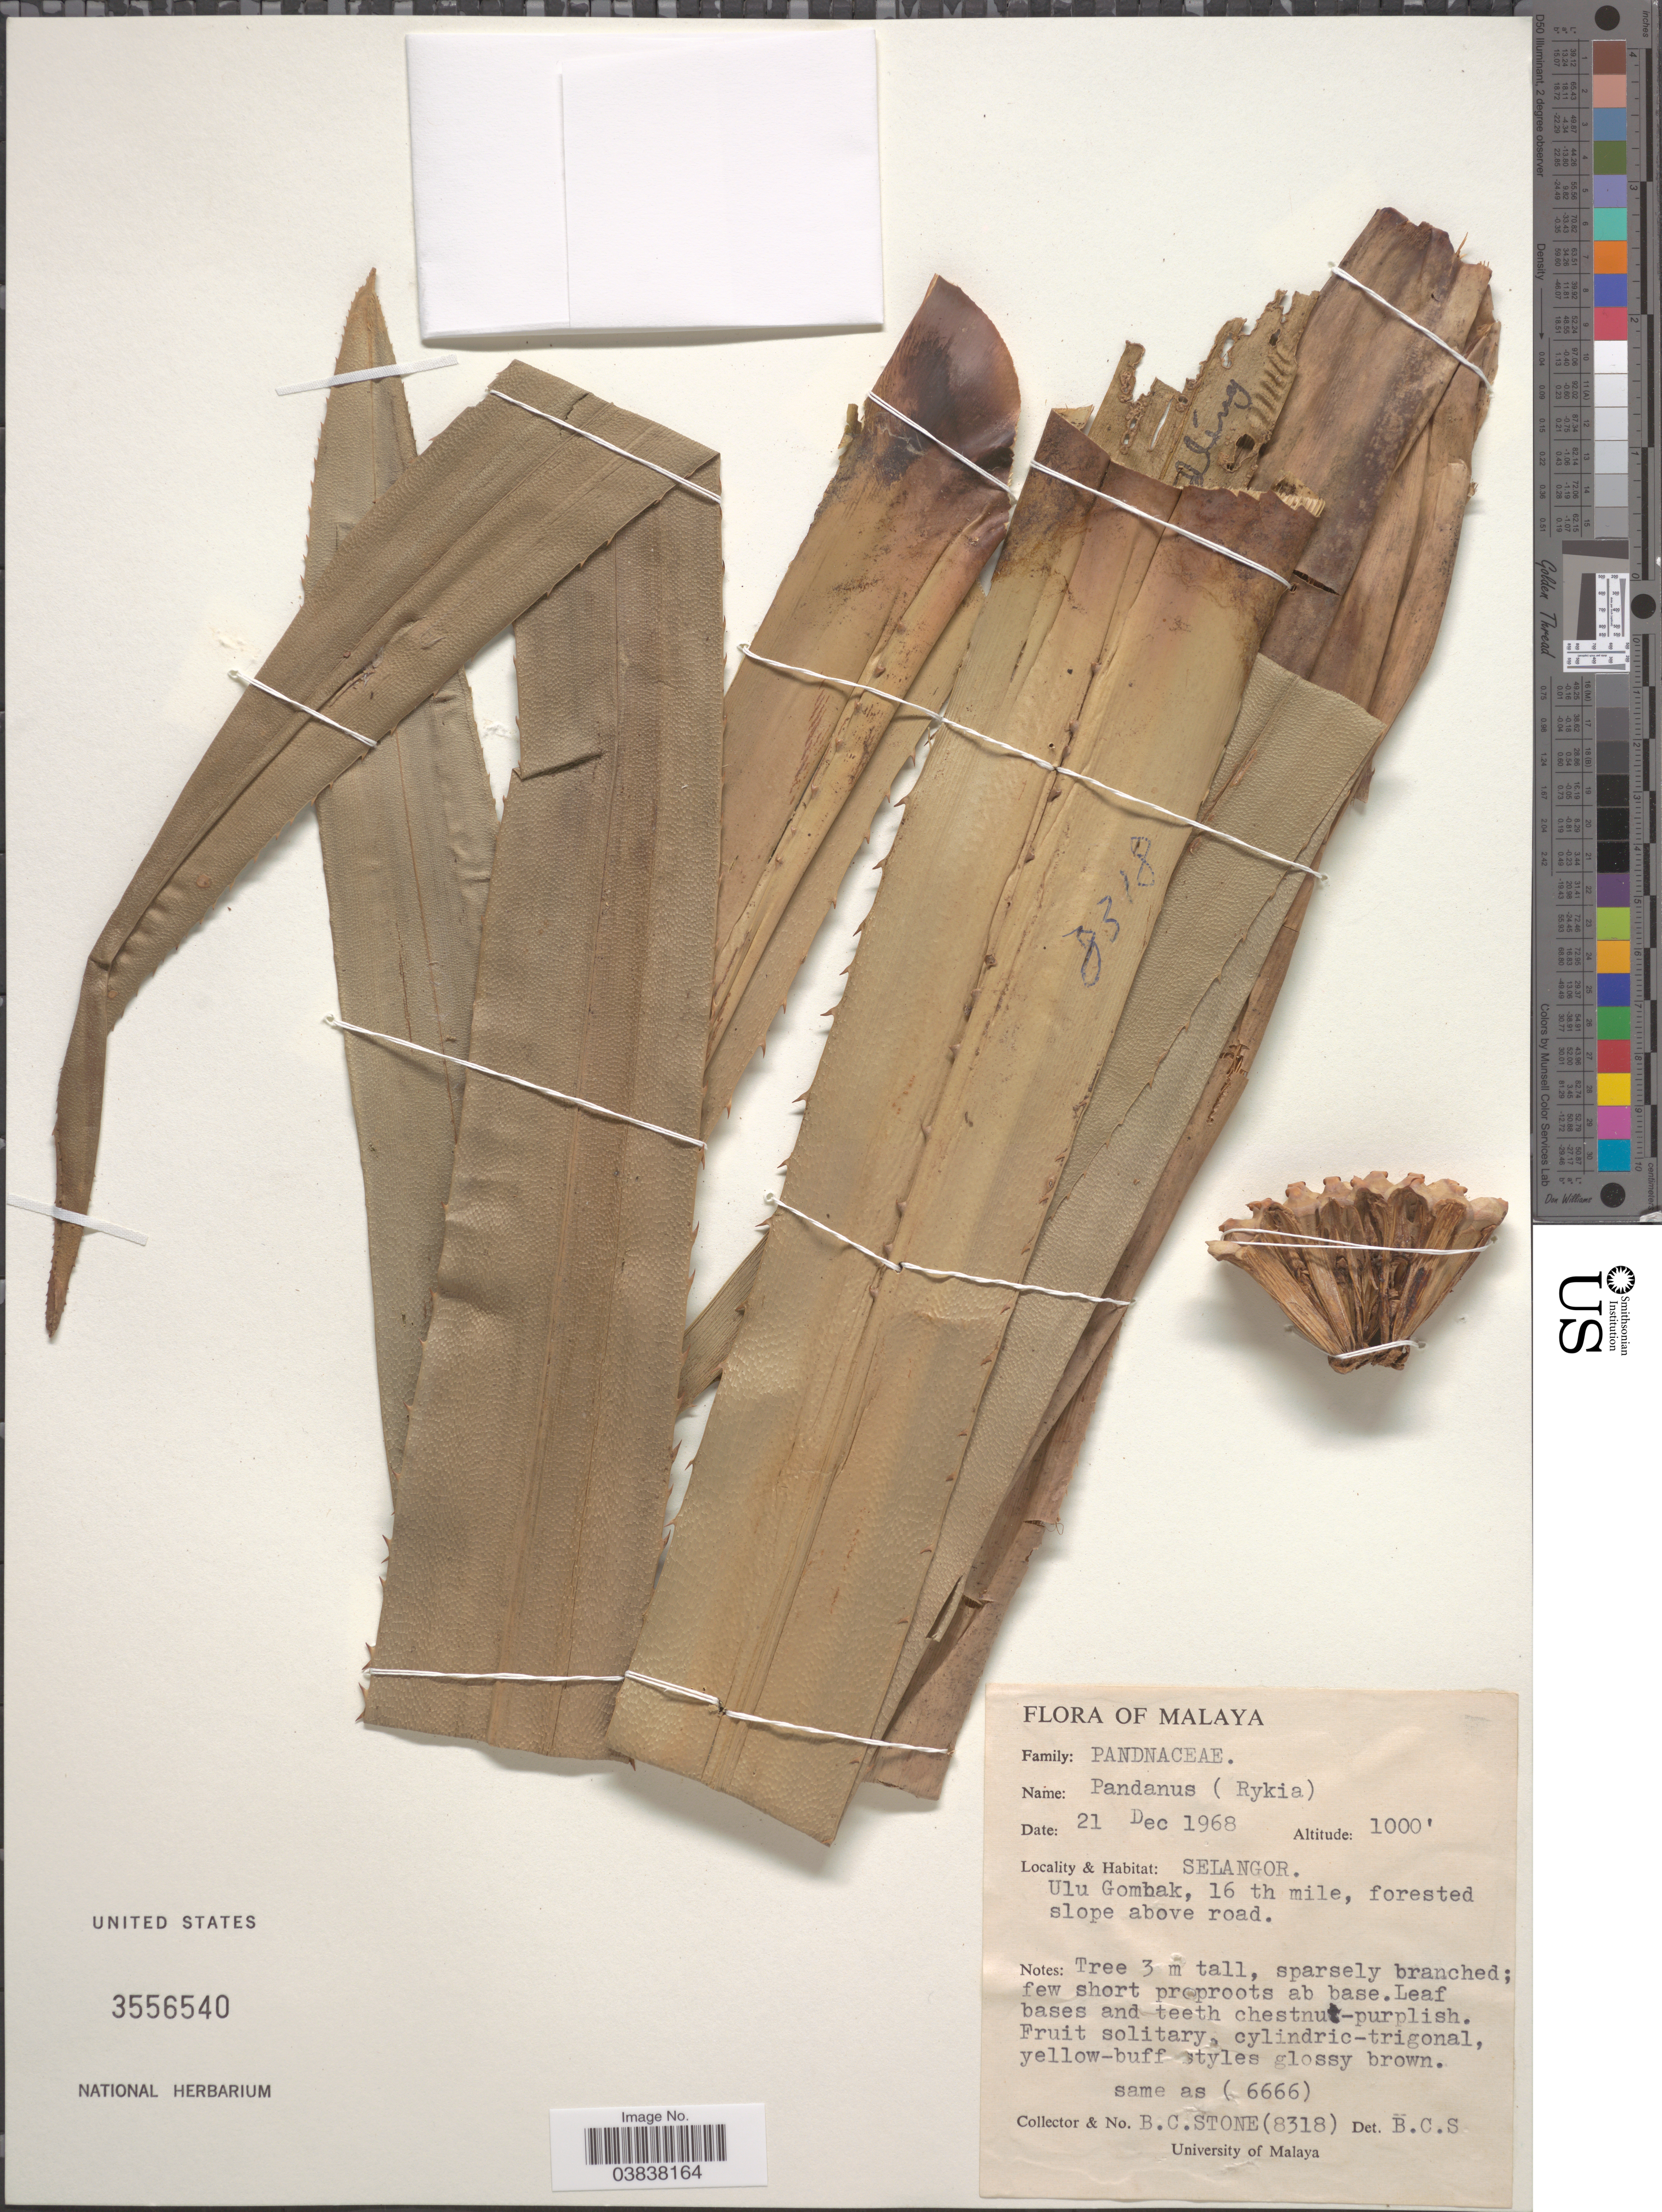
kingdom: Plantae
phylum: Tracheophyta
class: Liliopsida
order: Pandanales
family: Pandanaceae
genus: Pandanus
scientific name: Pandanus sp.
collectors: B. C. Stone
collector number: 8318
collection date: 1968-12-21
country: Malaysia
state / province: Selangor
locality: Ulu Gombak, 16 th mile, forested slope above road.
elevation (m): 305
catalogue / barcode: US 3556540